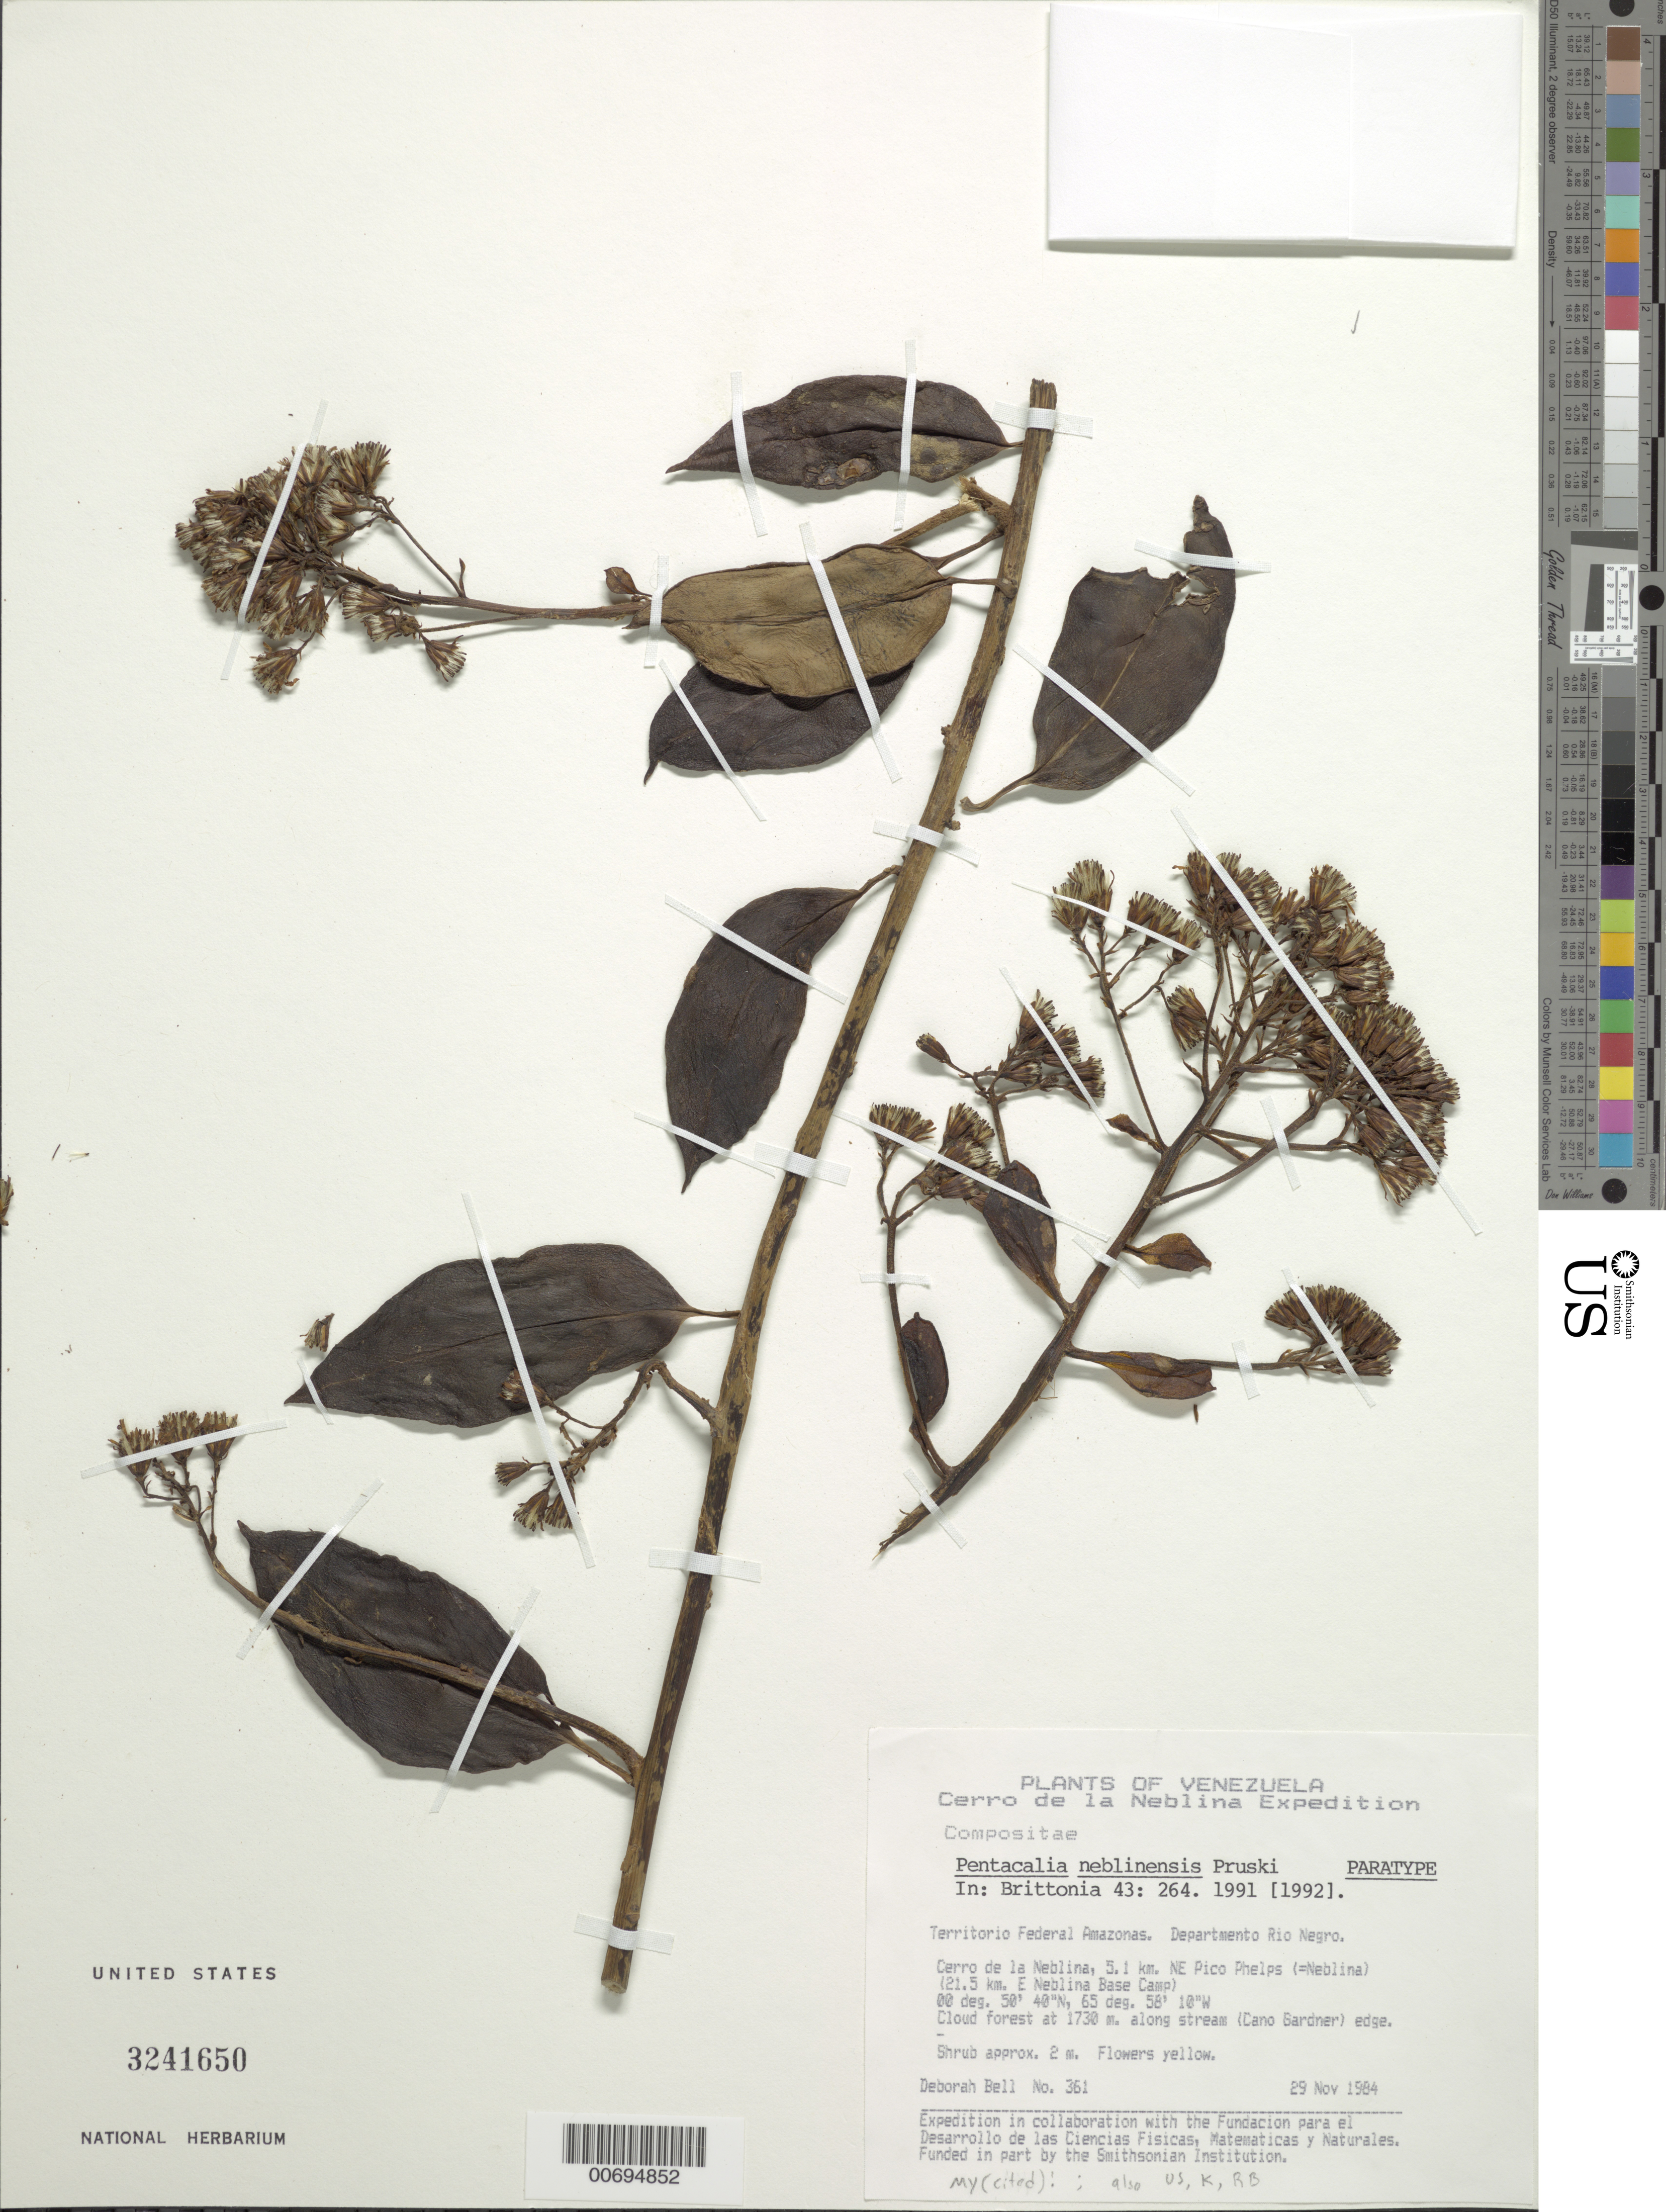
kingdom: Plantae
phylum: Tracheophyta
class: Magnoliopsida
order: Asterales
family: Asteraceae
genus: Pentacalia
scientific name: Pentacalia neblinensis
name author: Pruski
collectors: D. A. Bell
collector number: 361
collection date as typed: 29-Nov-84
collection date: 1984-11-29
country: Venezuela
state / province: Amazonas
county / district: Río Negro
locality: Cerro de La Neblina, 5.1 km NE Pico Phelps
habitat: Cloud forest, along stream edge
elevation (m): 1730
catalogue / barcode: US 3241650